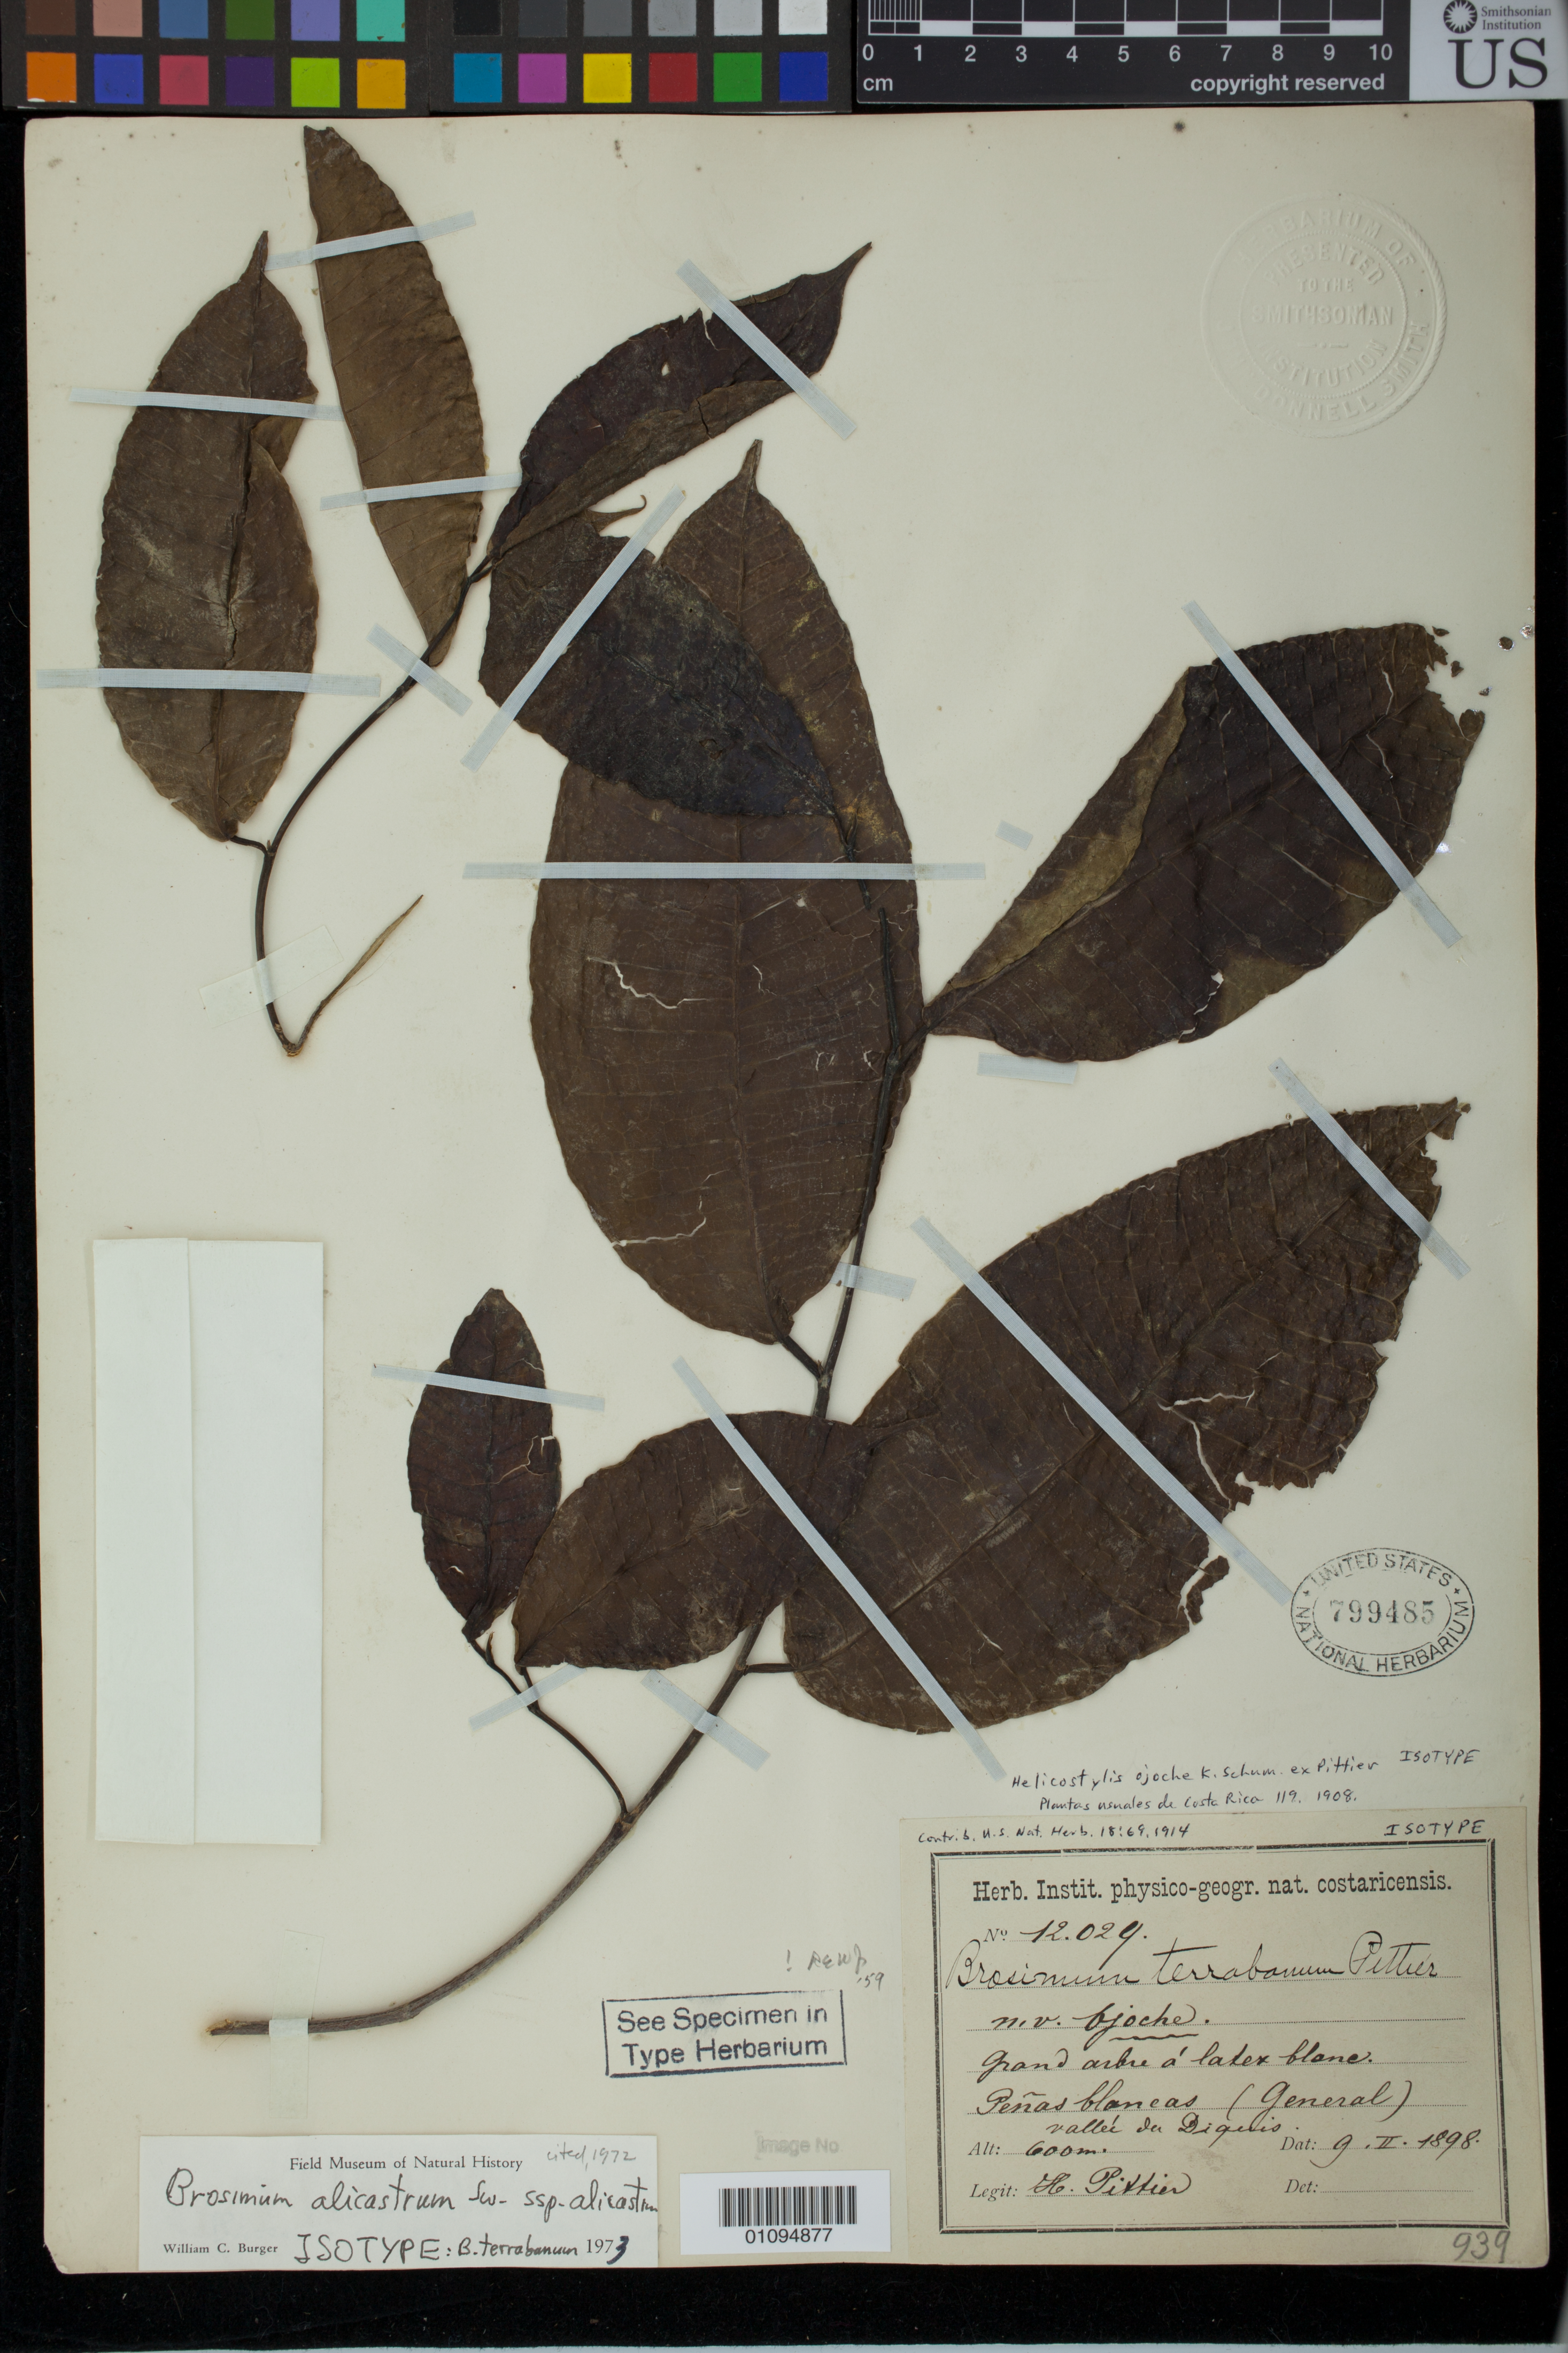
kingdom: Plantae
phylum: Tracheophyta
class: Magnoliopsida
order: Rosales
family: Moraceae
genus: Brosimum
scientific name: Brosimum terrabanum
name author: Pittier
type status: Isotype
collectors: H. F. Pittier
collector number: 12029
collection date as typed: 09 Feb 1898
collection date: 1898-02-09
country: Costa Rica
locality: Diquis Valley, Penas Blancas del General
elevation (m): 600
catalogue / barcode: US 799485